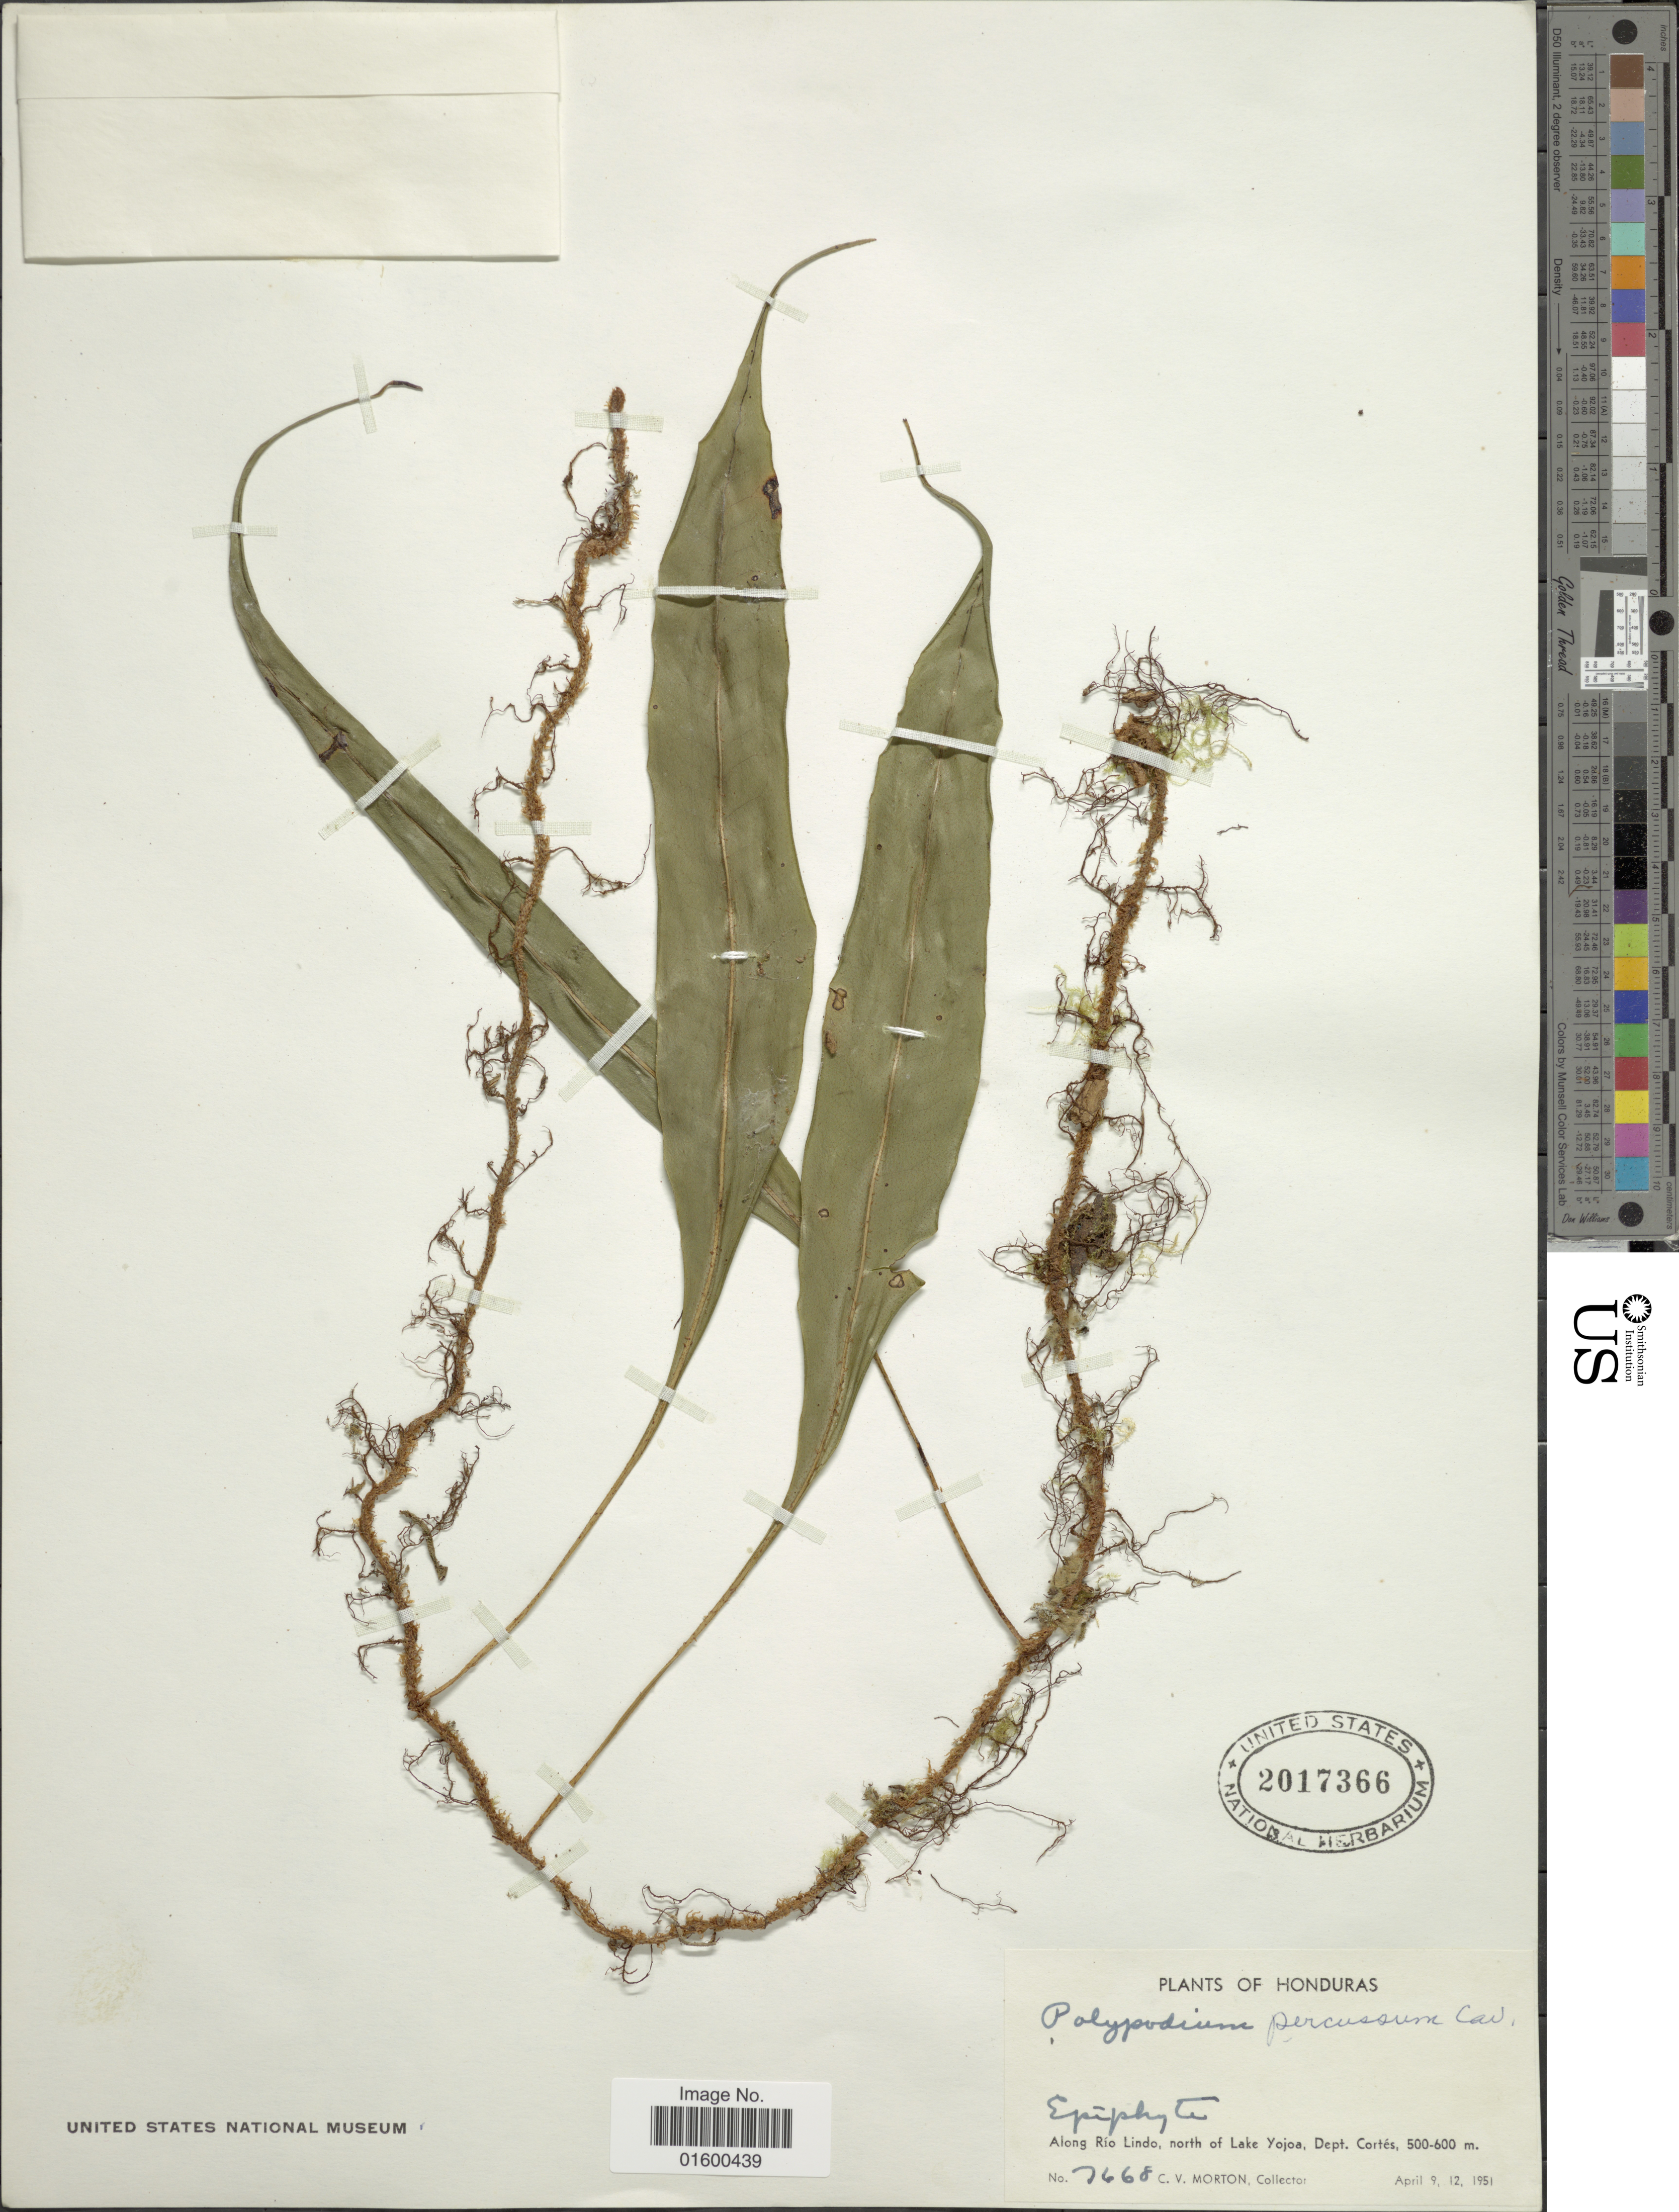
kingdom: Plantae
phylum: Tracheophyta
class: Polypodiopsida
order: Polypodiales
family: Polypodiaceae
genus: Microgramma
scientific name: Microgramma percussa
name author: (Cav.) de la Sota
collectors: C. V. Morton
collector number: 7668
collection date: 1951-04-09/1951-04-12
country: Honduras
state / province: Cortés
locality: Along Rio Lindo, north of Lake Yojoa, Dept. Cortes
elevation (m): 500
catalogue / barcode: US 2017366